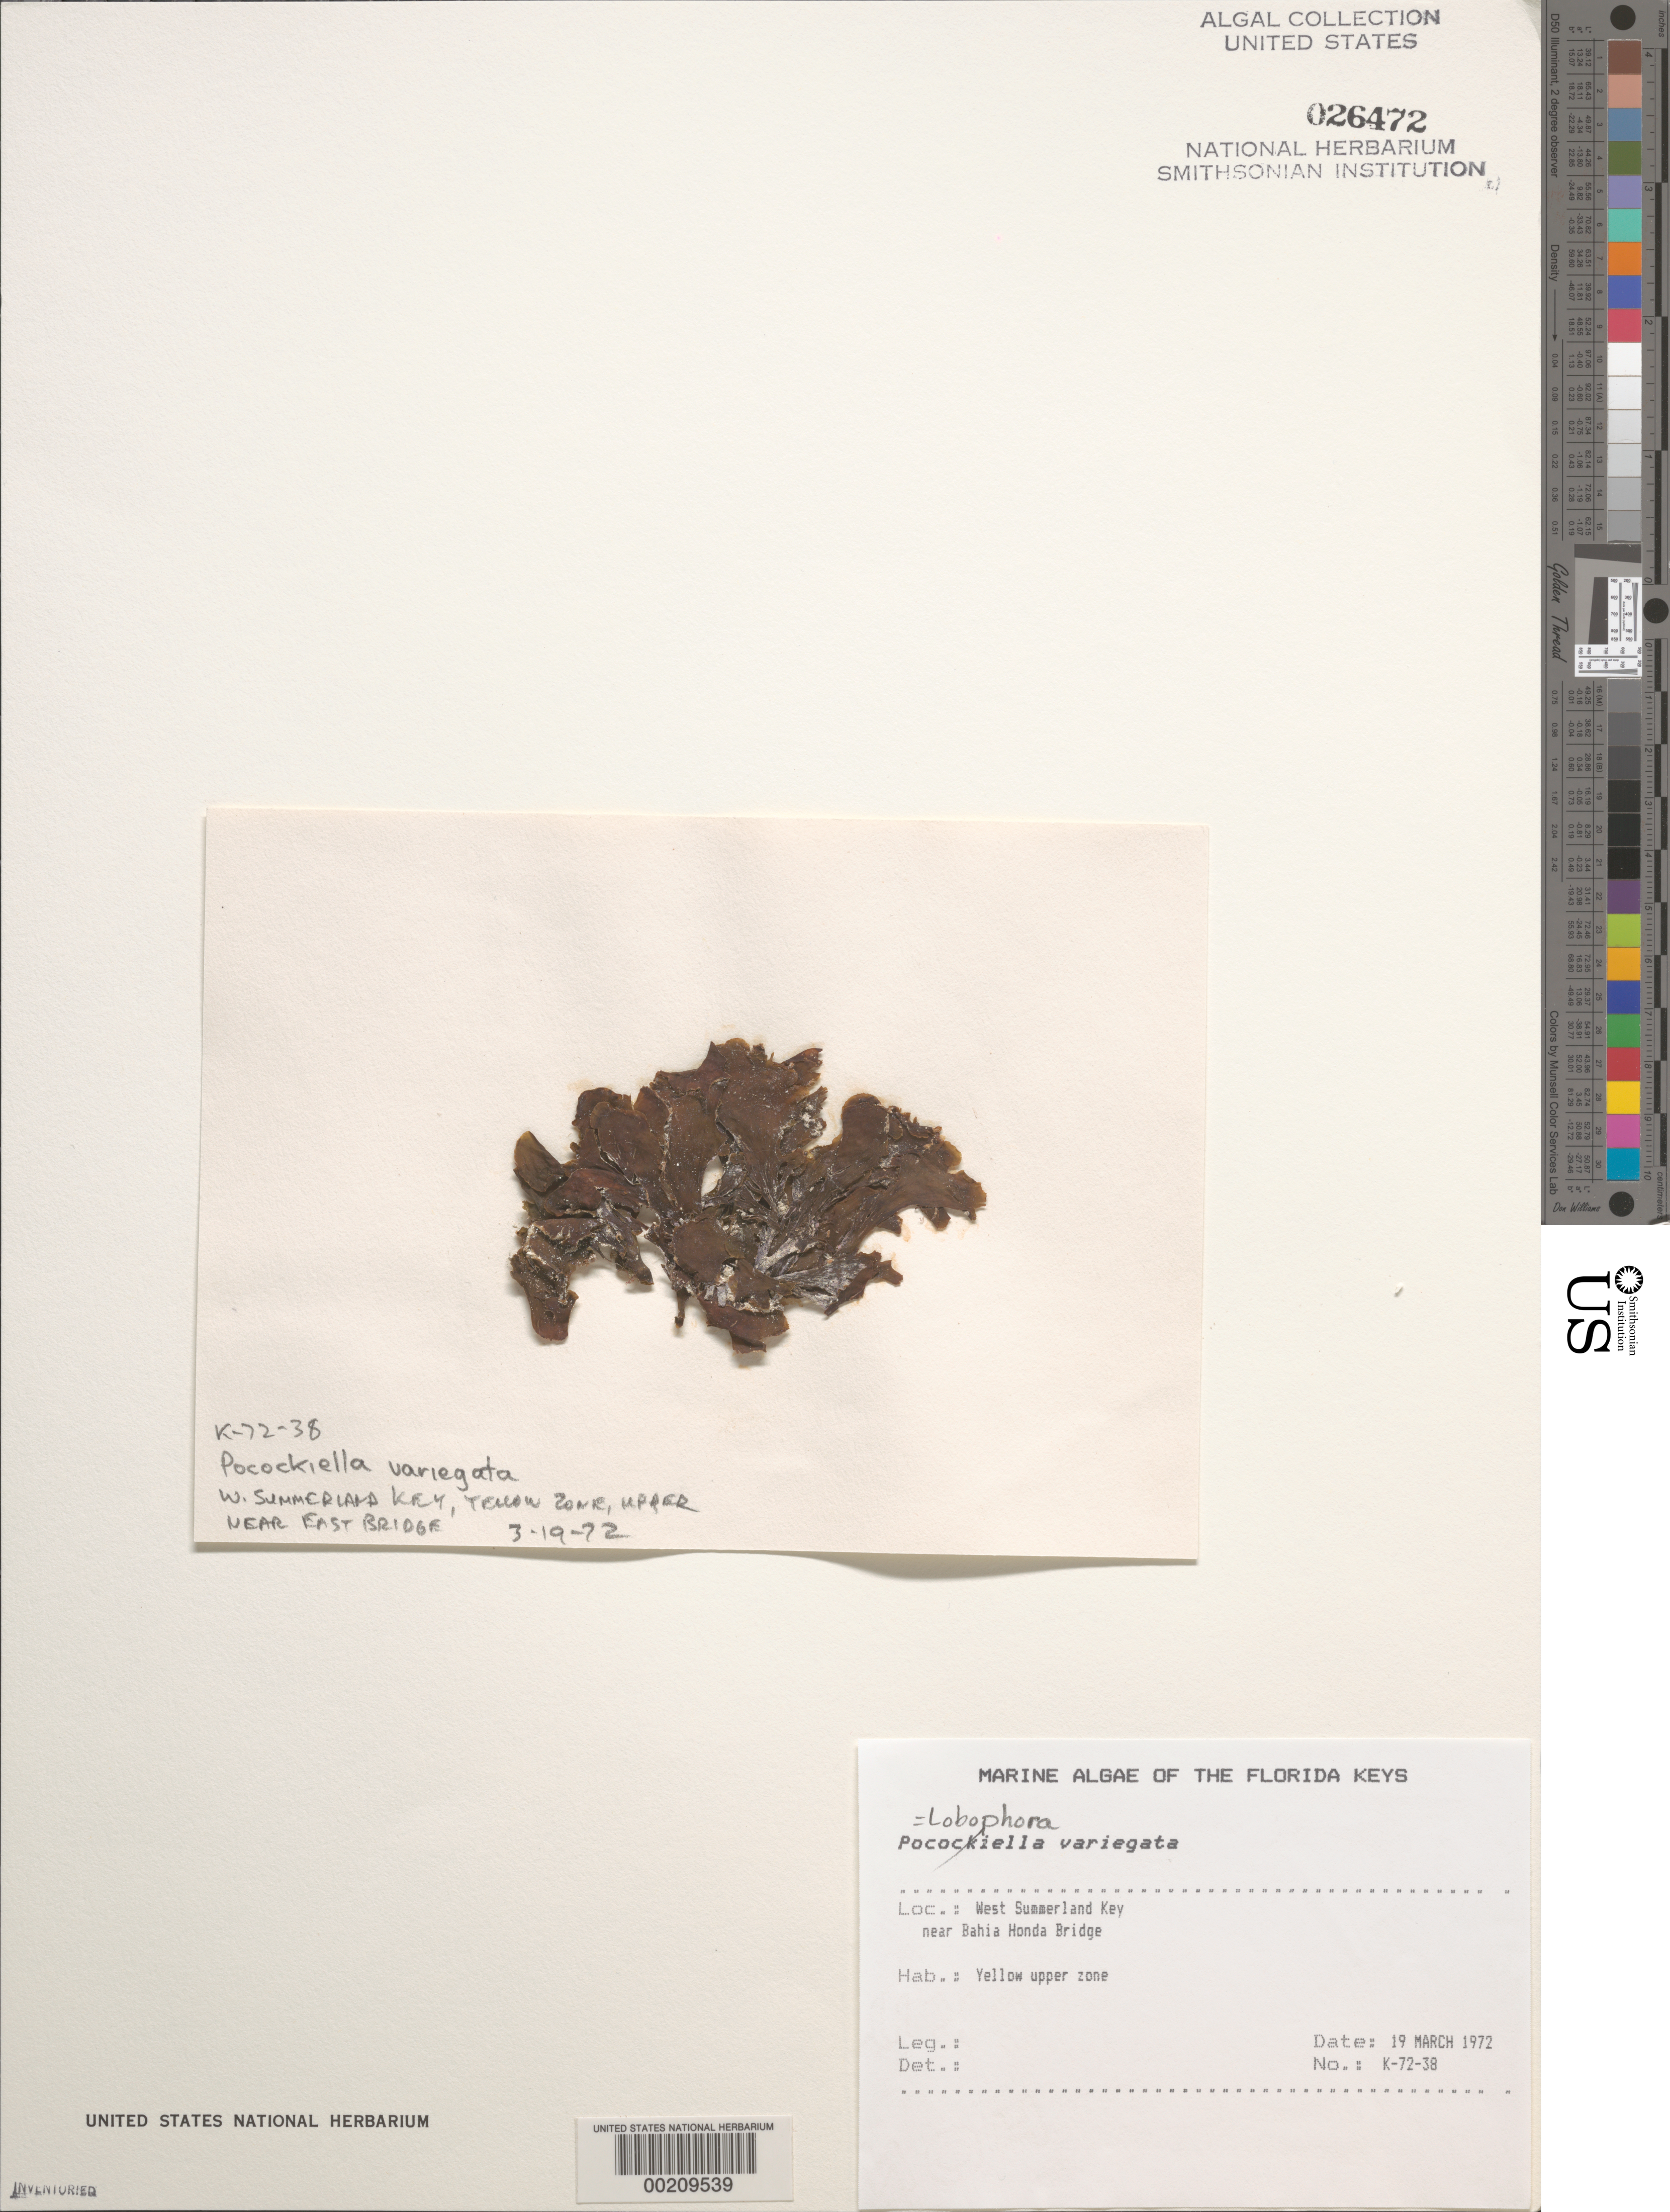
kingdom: Chromista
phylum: Ochrophyta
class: Phaeophyceae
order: Dictyotales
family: Dictyotaceae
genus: Lobophora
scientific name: Lobophora variegata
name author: (J.V.Lamouroux) Womersley & E.C. Oliveira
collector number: K-72-38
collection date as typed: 19 Mar 1972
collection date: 1972-03-19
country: United States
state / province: Florida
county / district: Monroe County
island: West Summerland Key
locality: Near Bahia Honda Bridge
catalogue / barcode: US 26472